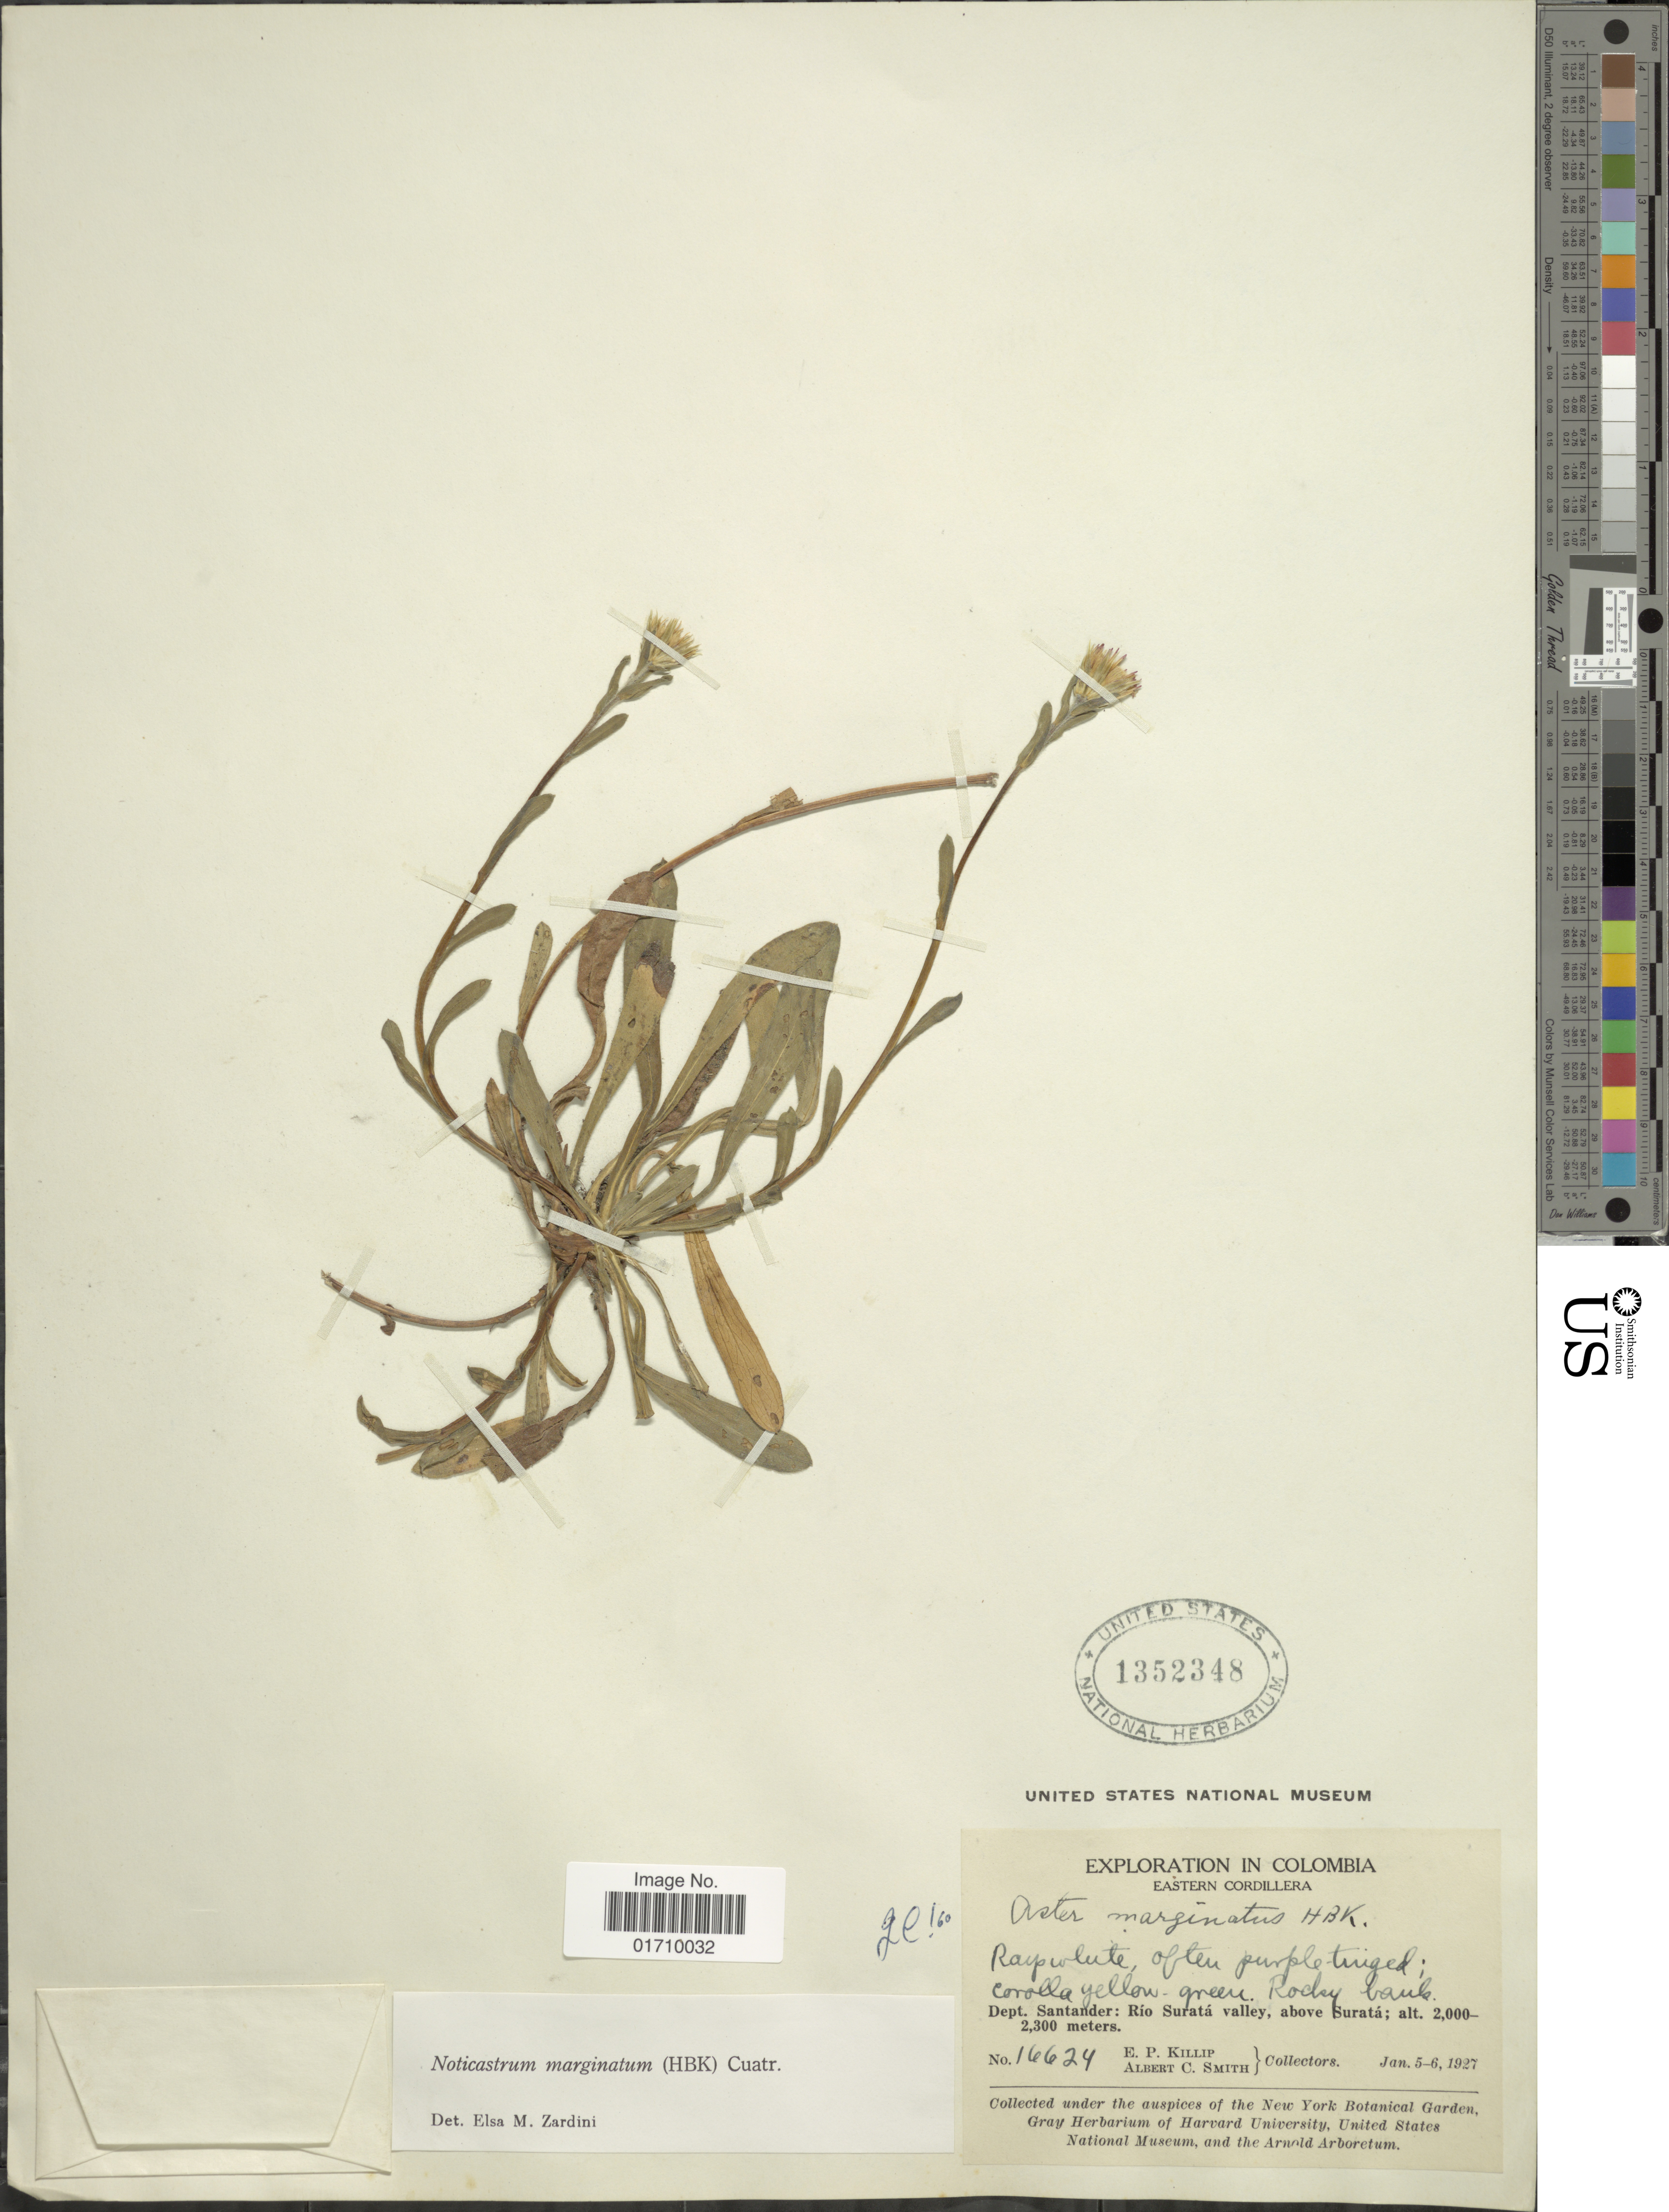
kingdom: Plantae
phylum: Tracheophyta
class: Magnoliopsida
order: Asterales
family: Asteraceae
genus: Noticastrum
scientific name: Noticastrum marginatum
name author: (Kunth) Cuatrec.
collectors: E. P. Killip & A. C. Smith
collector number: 16624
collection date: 1927-01-05/1927-01-06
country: Colombia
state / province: Santander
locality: Eastern Cordillera, Rio Surata Valley, above Surata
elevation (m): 2000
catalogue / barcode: US 1352348